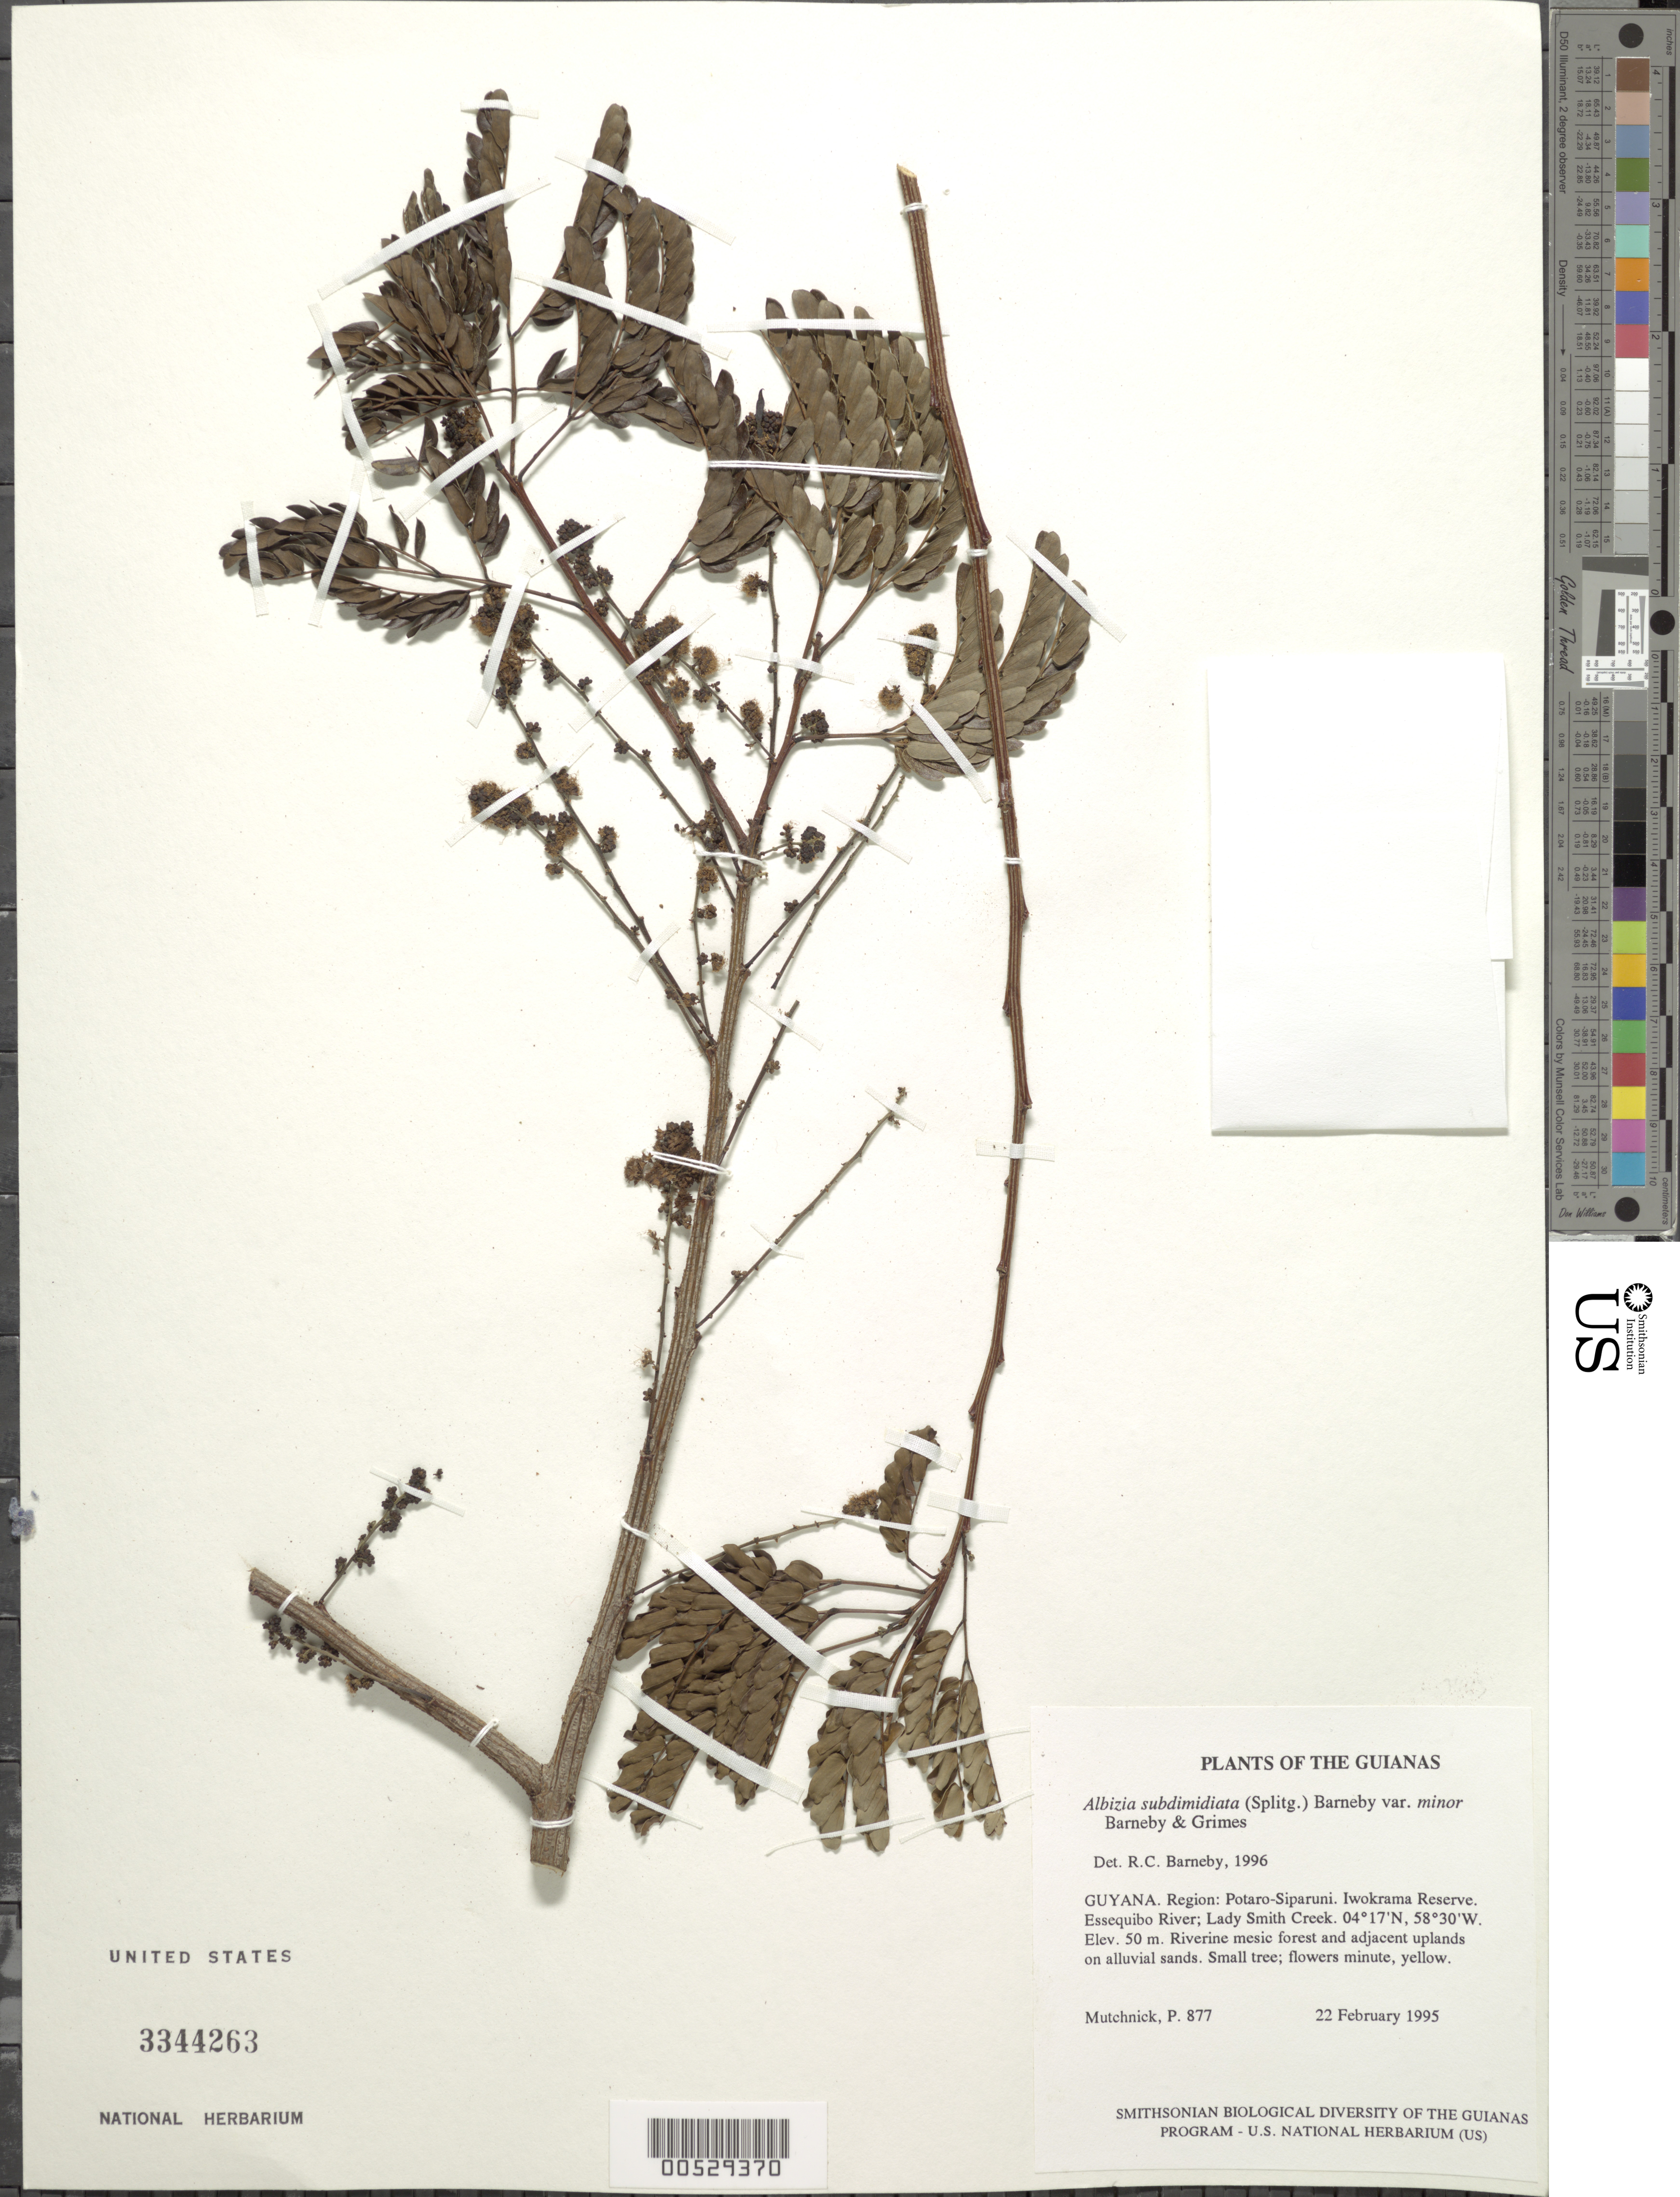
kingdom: Plantae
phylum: Tracheophyta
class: Magnoliopsida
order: Fabales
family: Fabaceae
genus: Pseudalbizzia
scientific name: Pseudalbizzia subdimidiata var. minor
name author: (Barneby & J.W. Grimes) Koenen & Duno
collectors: P. Mutchnick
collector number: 877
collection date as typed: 22 February 1995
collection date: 1995-02-22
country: Guyana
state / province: Potaro-Siparuni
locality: Iwokrama Reserve. Essequibo River; Lady Smith Creek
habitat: Riverine mesic forest and adjacent uplands on alluvial sands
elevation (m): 50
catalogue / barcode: US 3344263